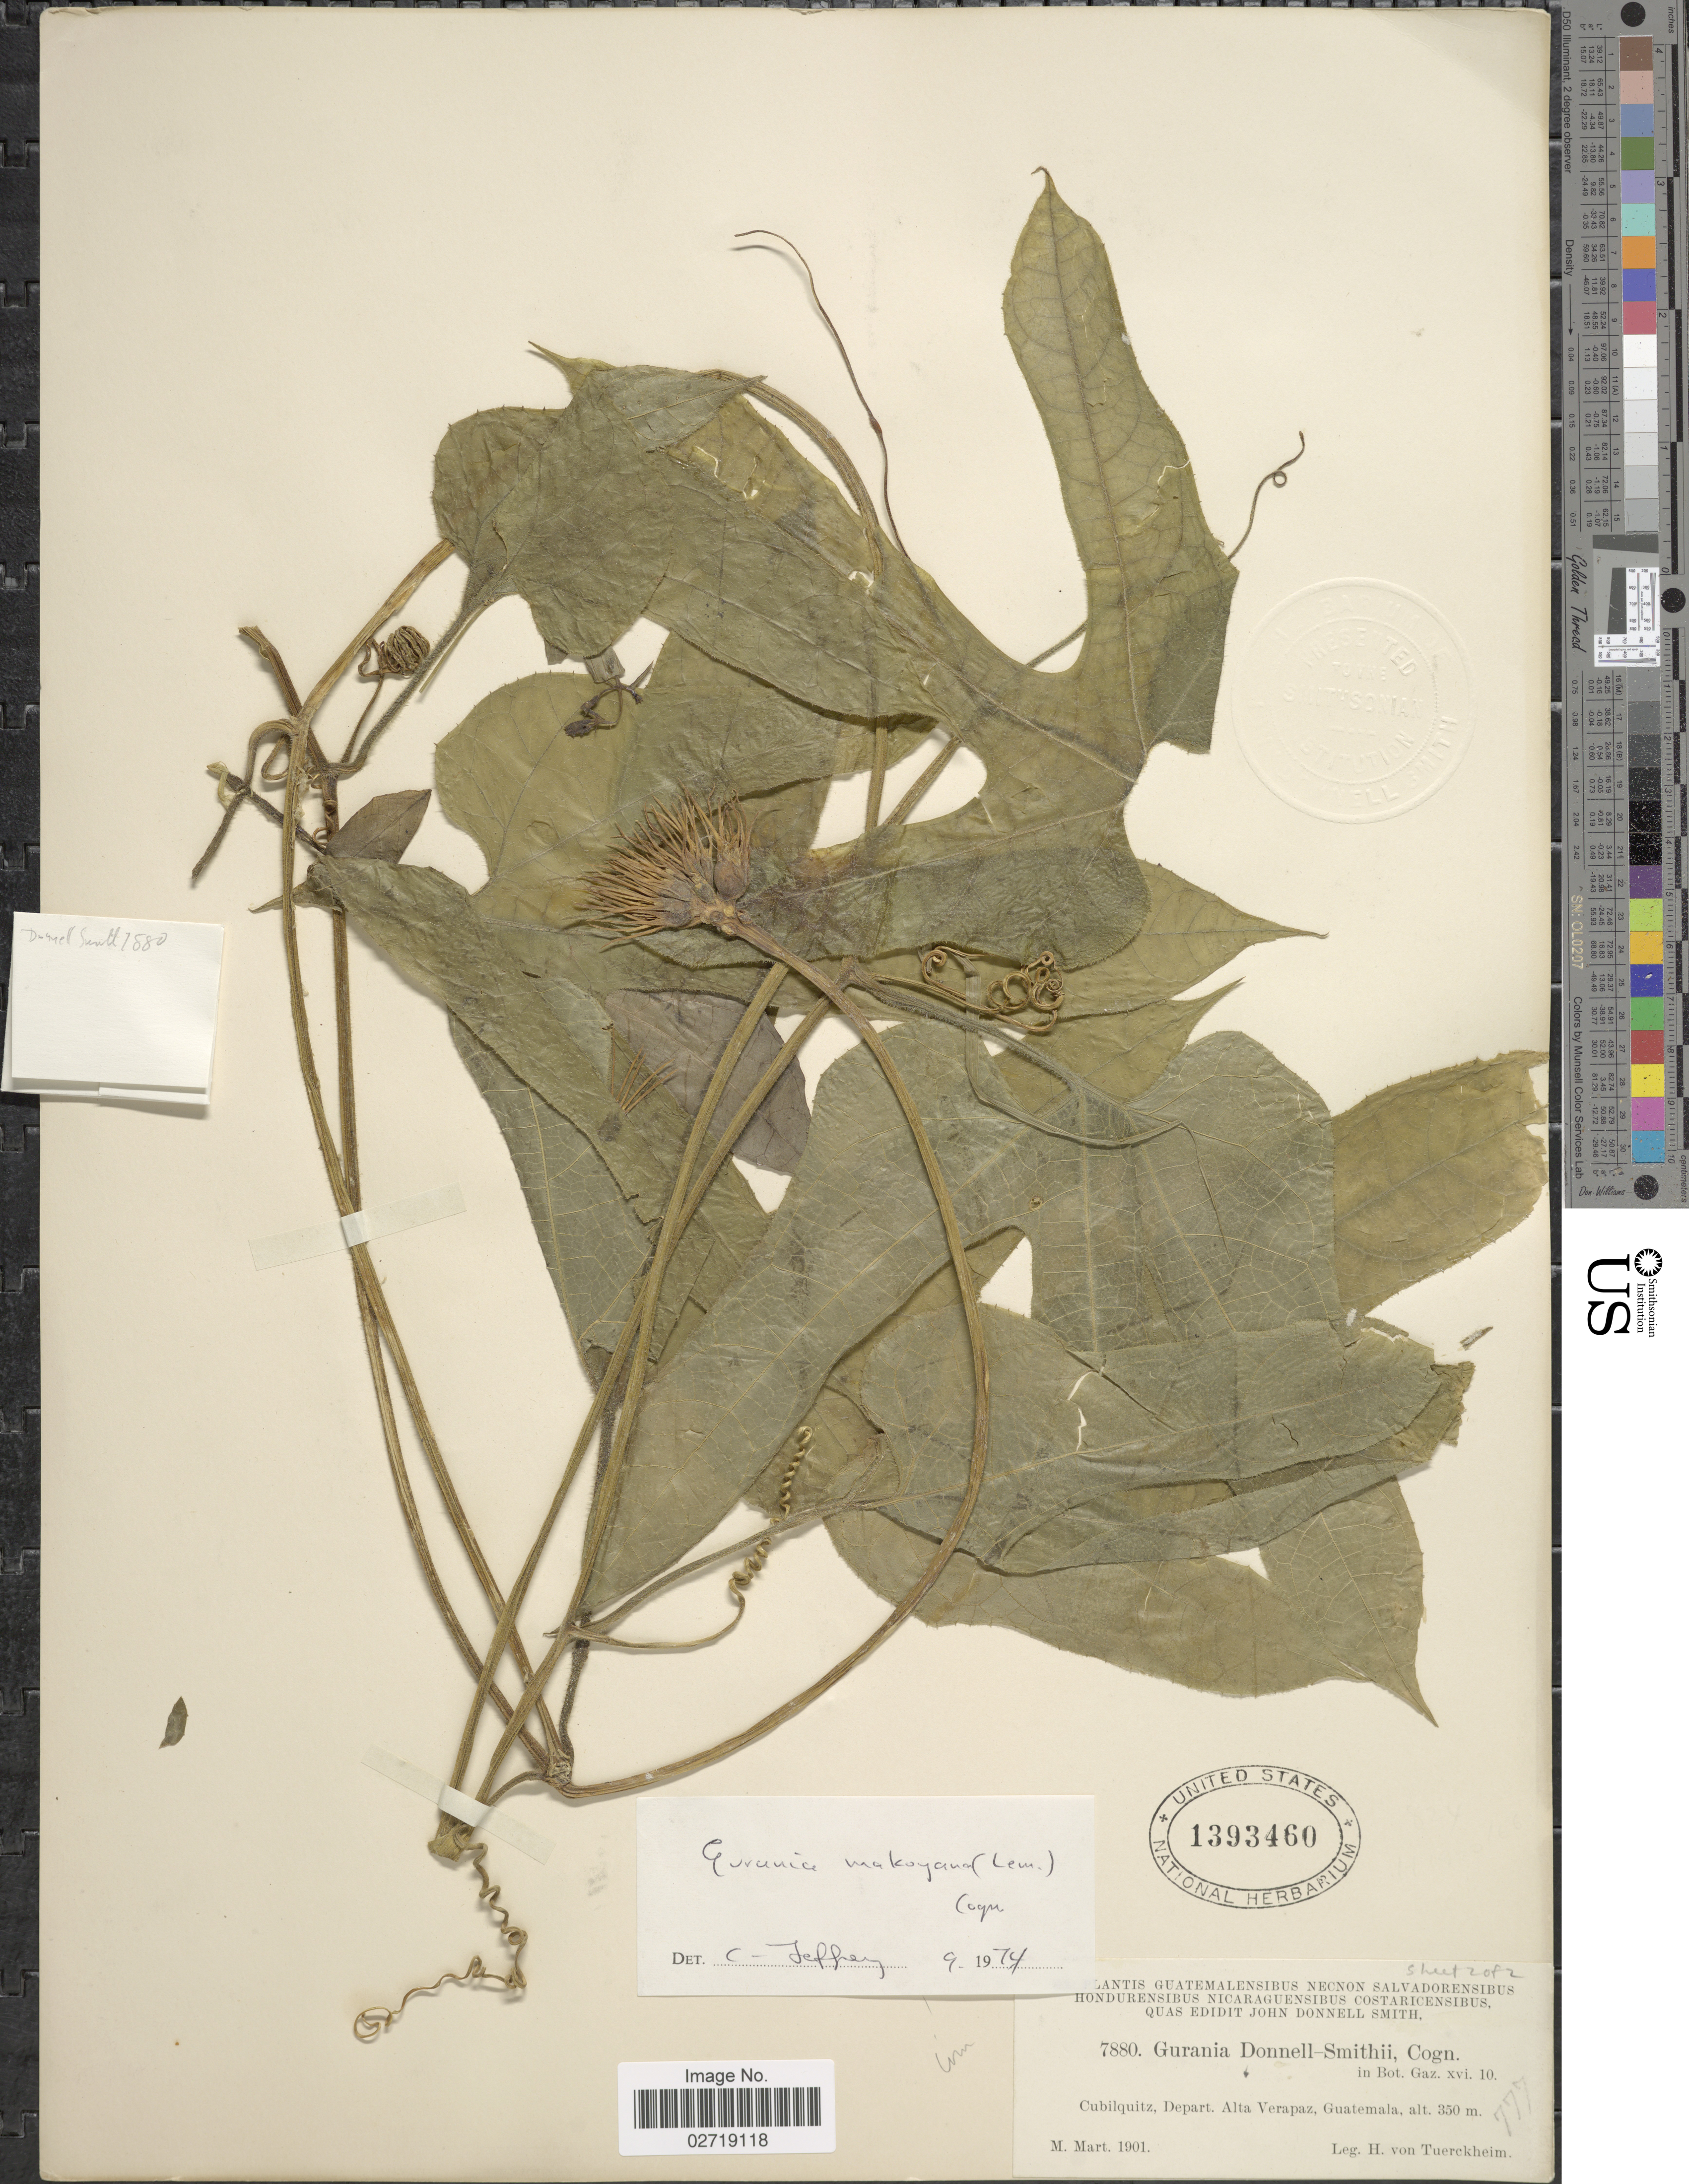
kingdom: Plantae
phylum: Tracheophyta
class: Magnoliopsida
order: Cucurbitales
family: Cucurbitaceae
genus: Gurania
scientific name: Gurania makoyana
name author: (Lem.) Cogn.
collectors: H. von Türckheim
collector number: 7880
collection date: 1901-03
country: Guatemala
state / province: Alta Verapaz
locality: Cubilquitz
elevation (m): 350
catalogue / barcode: US 1393460